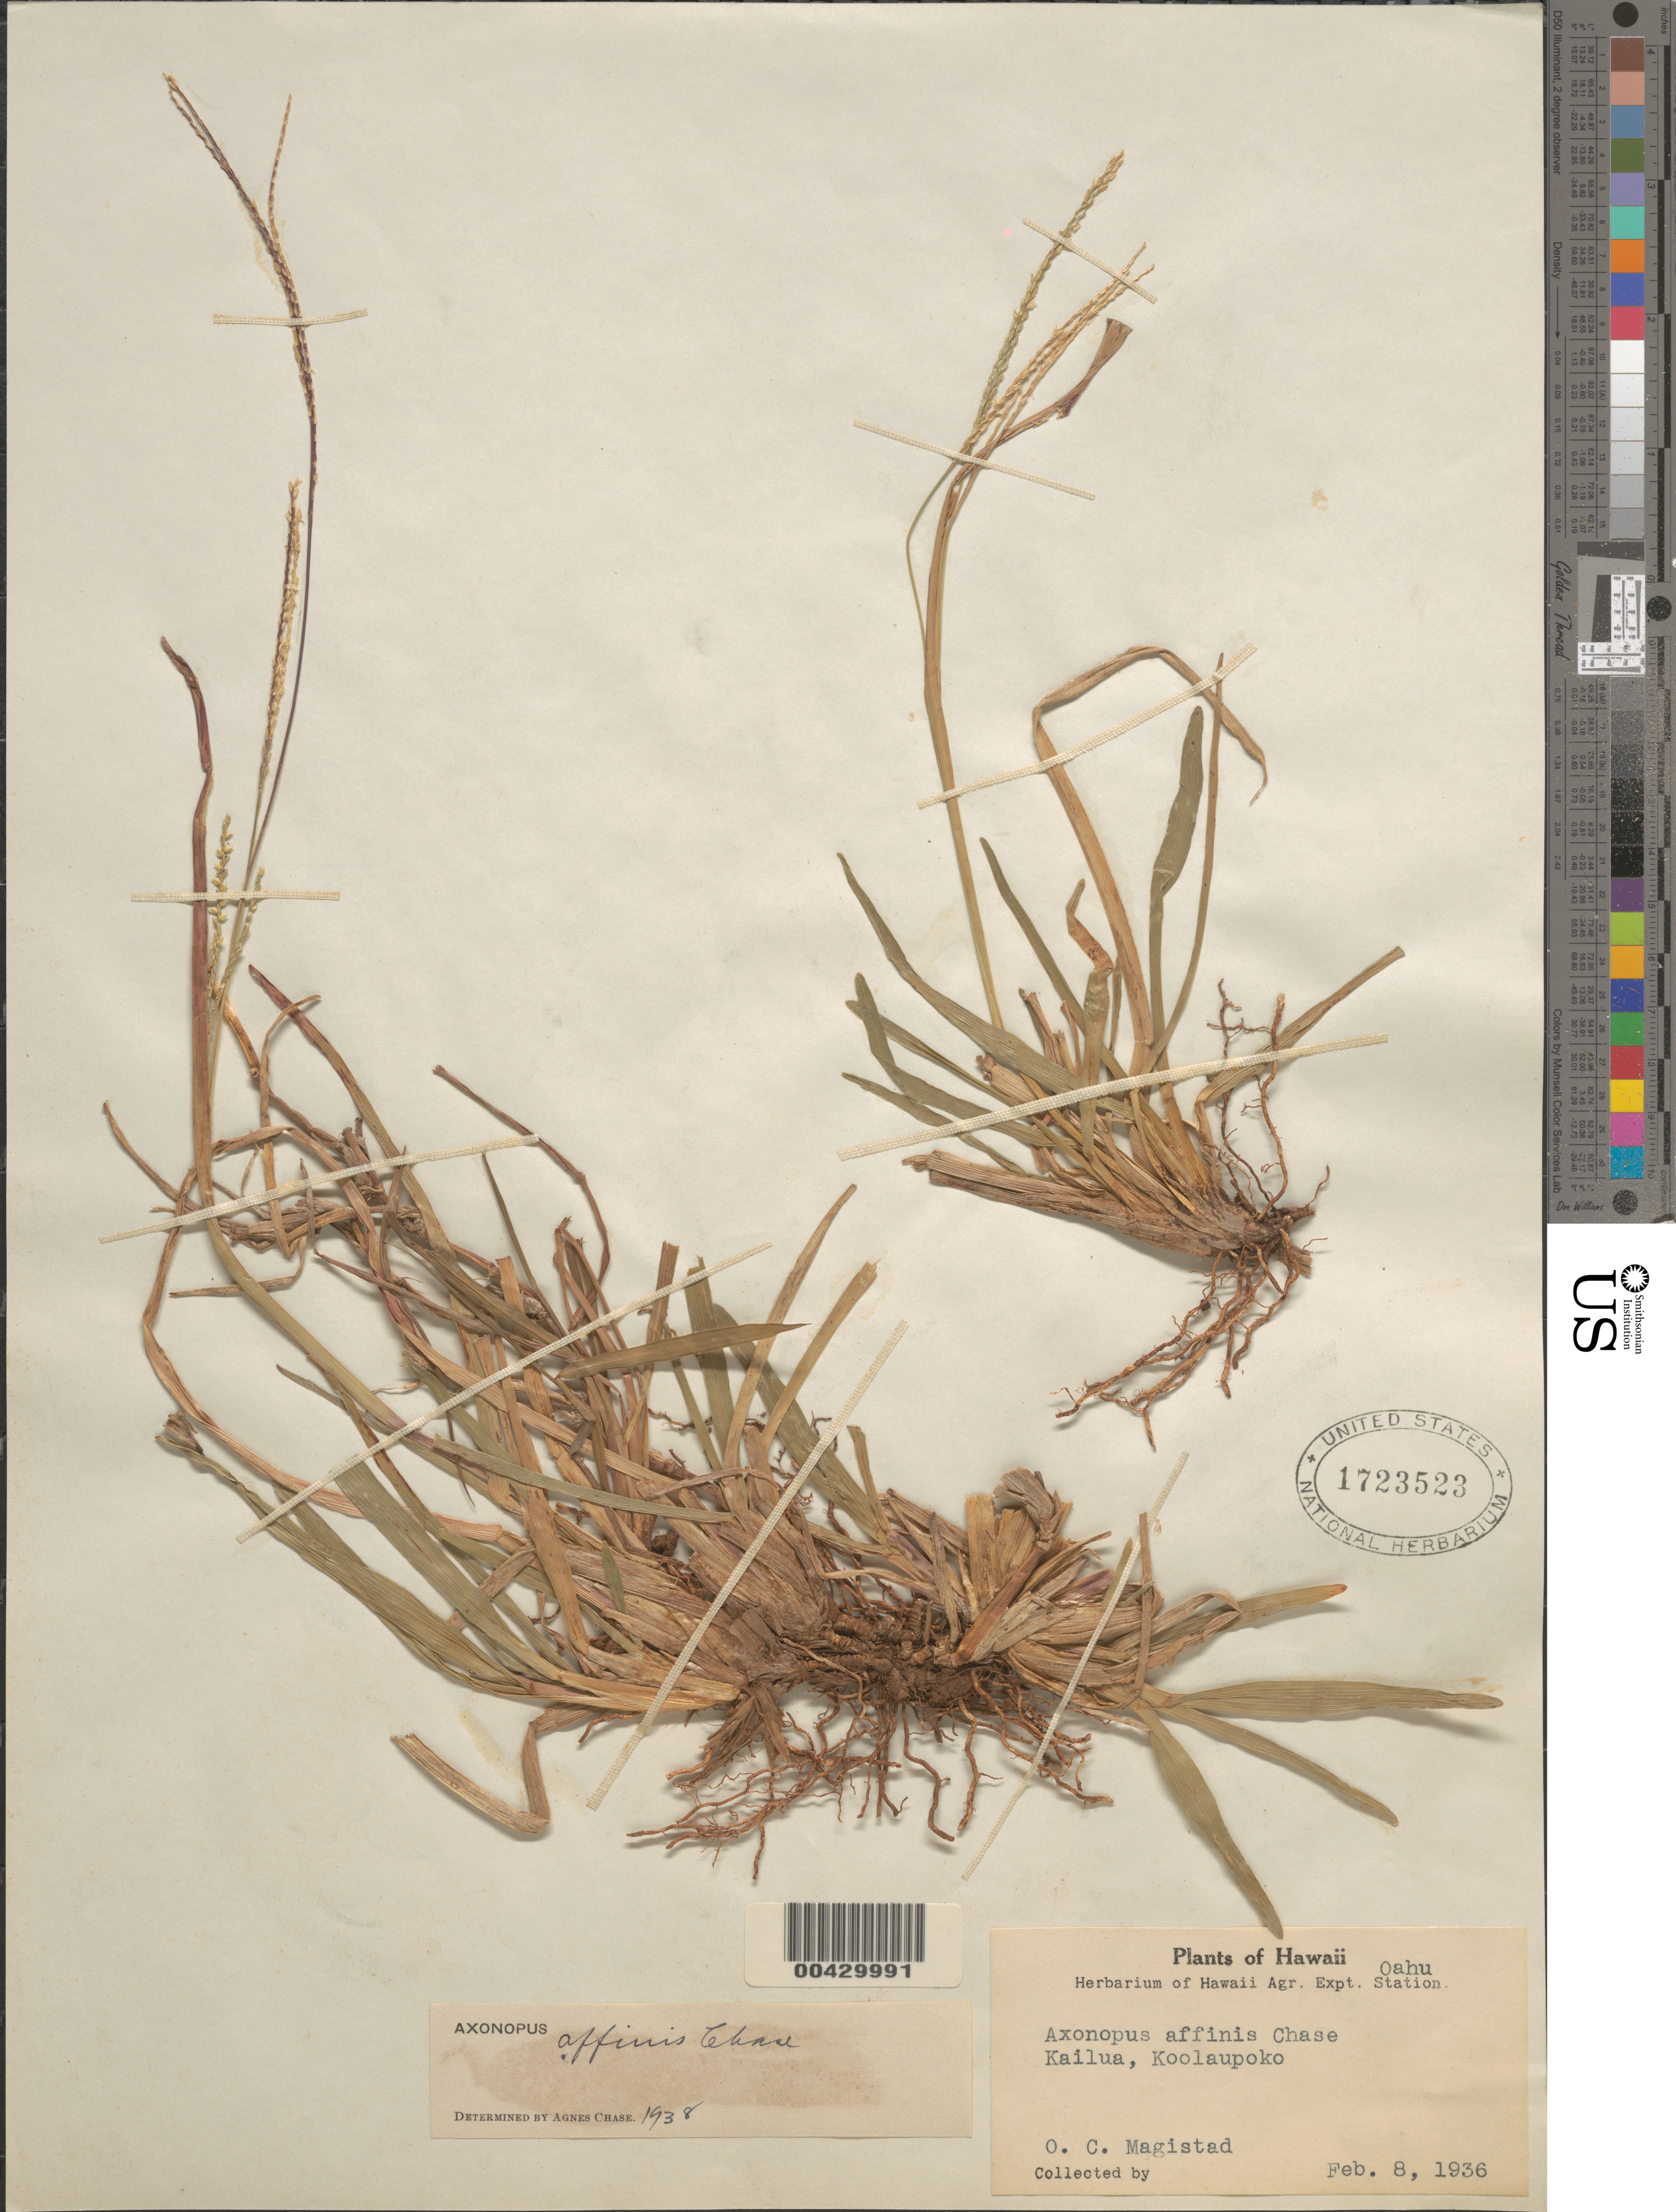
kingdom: Plantae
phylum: Tracheophyta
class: Liliopsida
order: Poales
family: Poaceae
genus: Axonopus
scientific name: Axonopus fissifolius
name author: (Raddi) Kuhlm.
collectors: O. Magistad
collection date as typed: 8 Feb 1936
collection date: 1936-02-08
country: United States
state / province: Hawaii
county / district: Honolulu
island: Oahu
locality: Kailua, Koolaupoko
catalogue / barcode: US 1723523